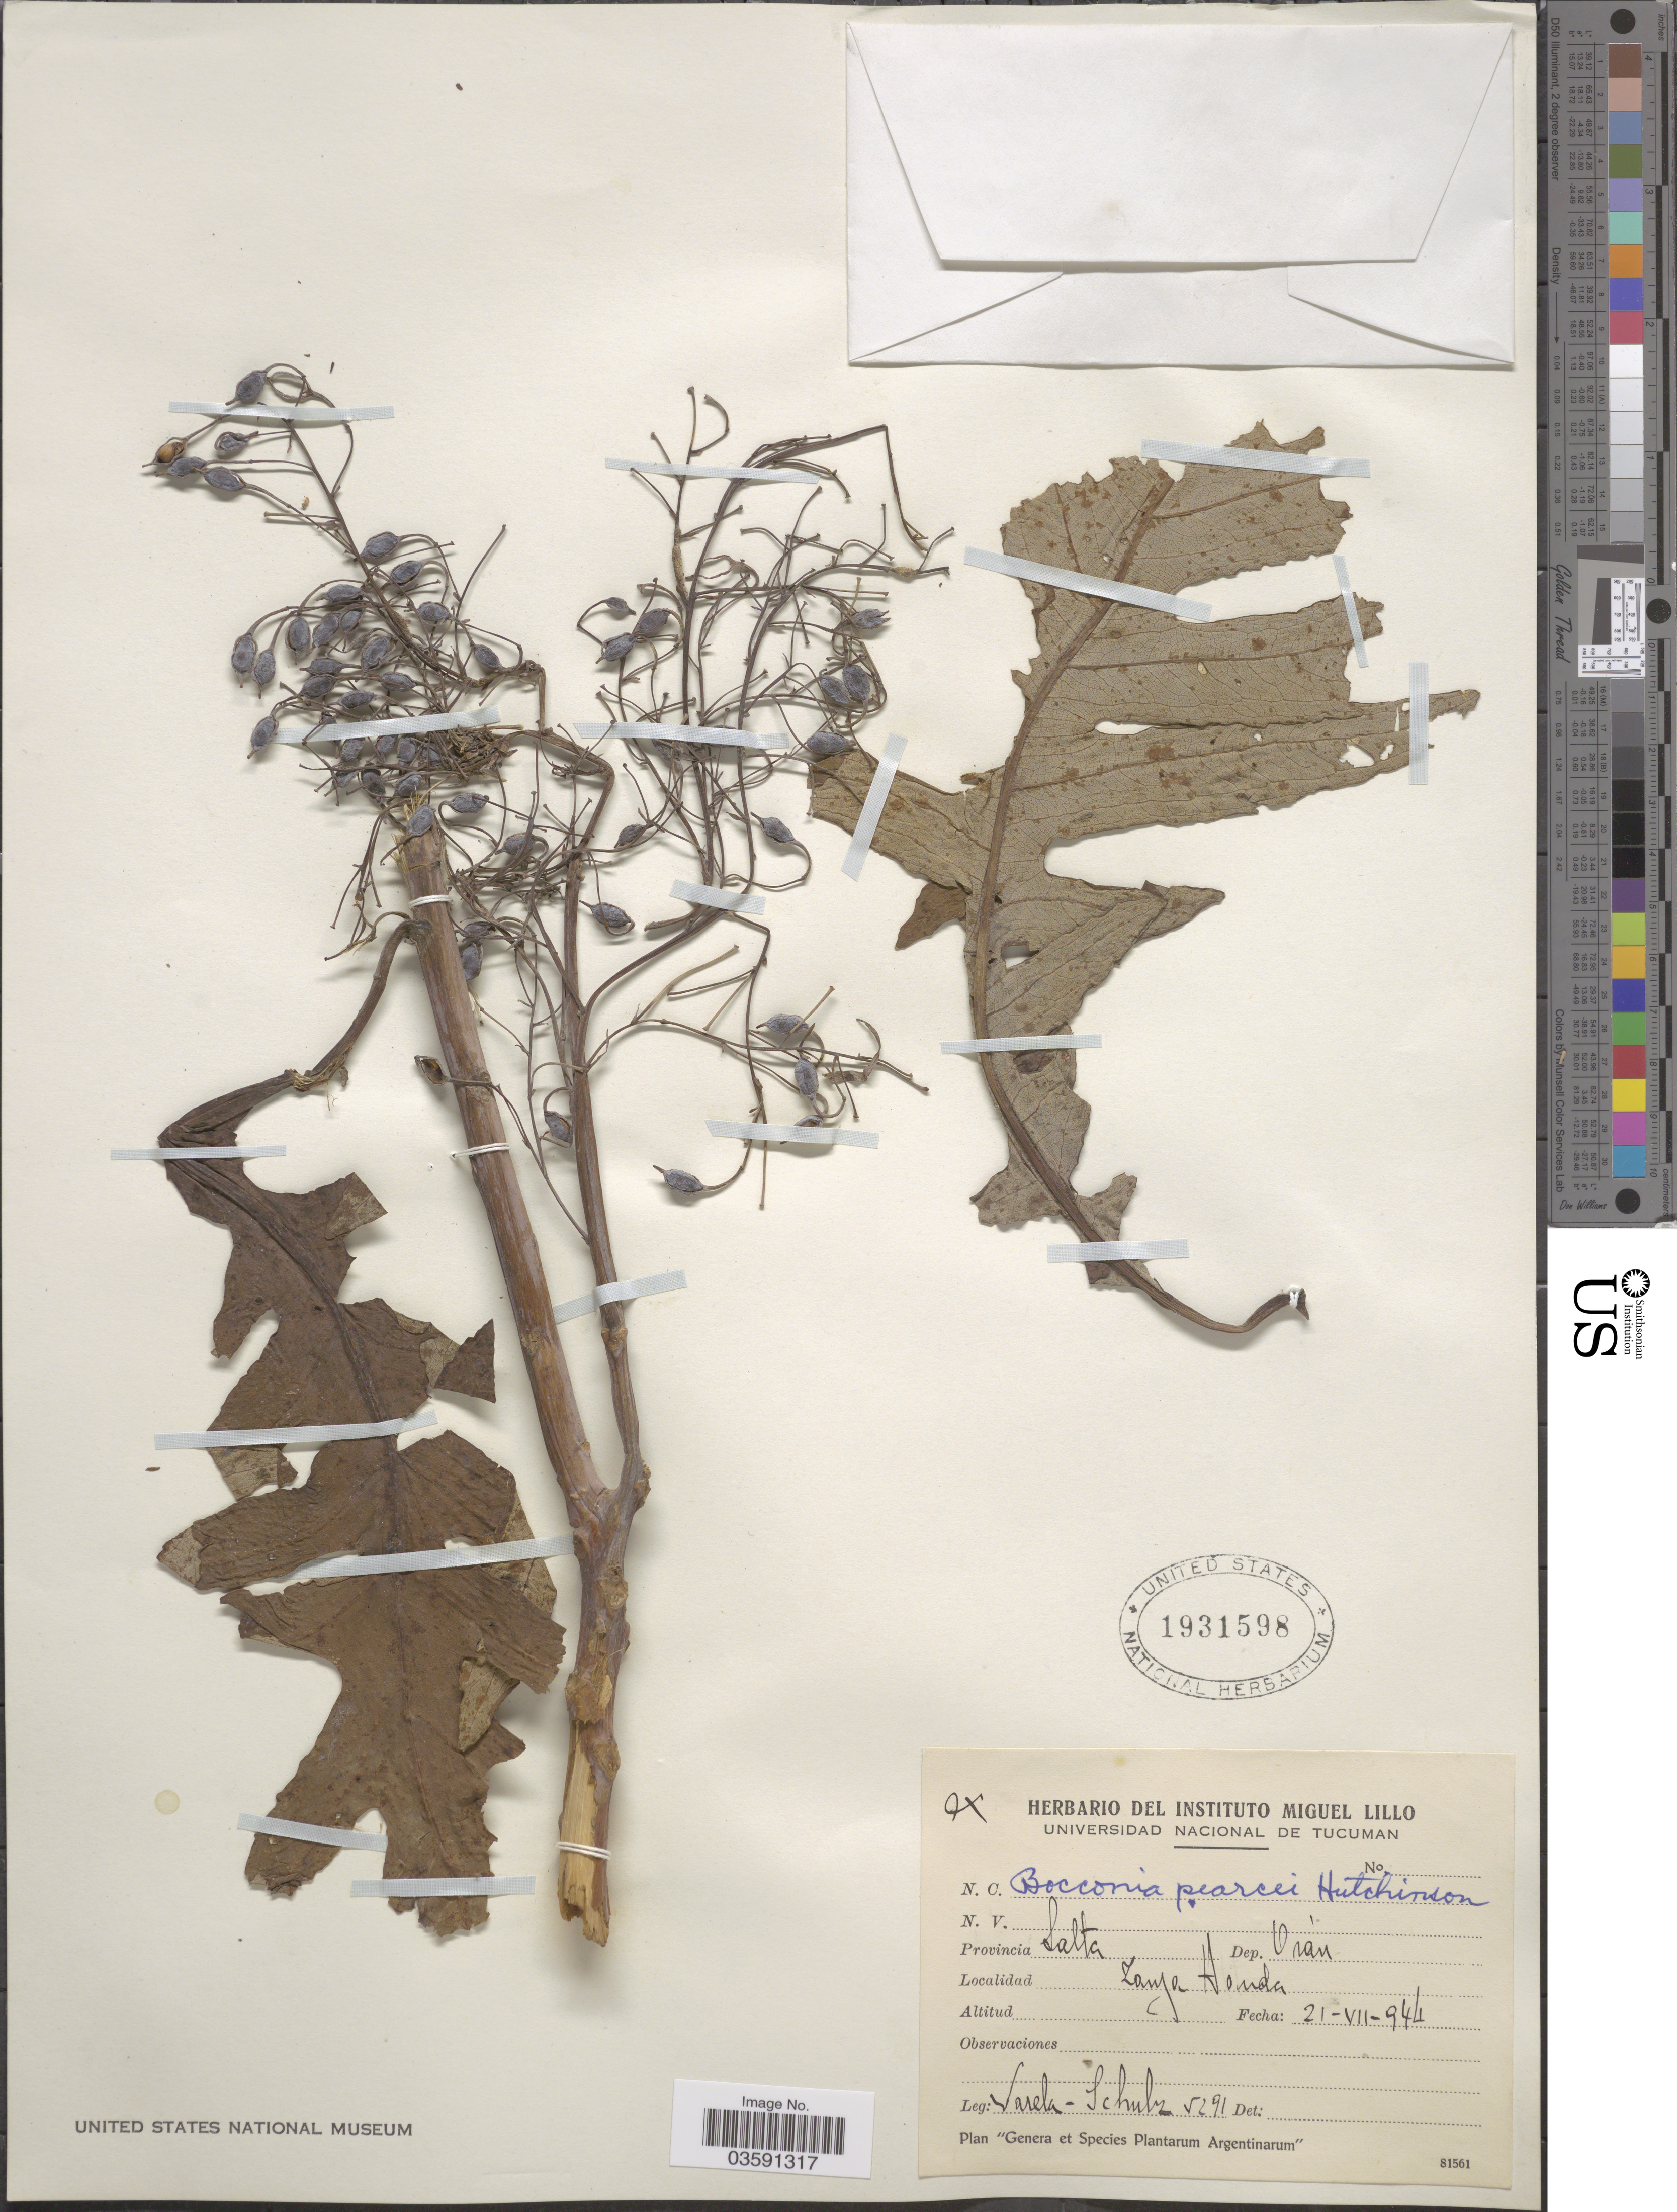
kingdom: Plantae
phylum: Tracheophyta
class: Magnoliopsida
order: Ranunculales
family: Papaveraceae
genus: Bocconia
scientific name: Bocconia integrifolia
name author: Bonpl.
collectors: Varela-Schulz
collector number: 5291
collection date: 1944-07-21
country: Argentina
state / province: Salta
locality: Dep. Orán. Zanja Honda.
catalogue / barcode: US 1931598